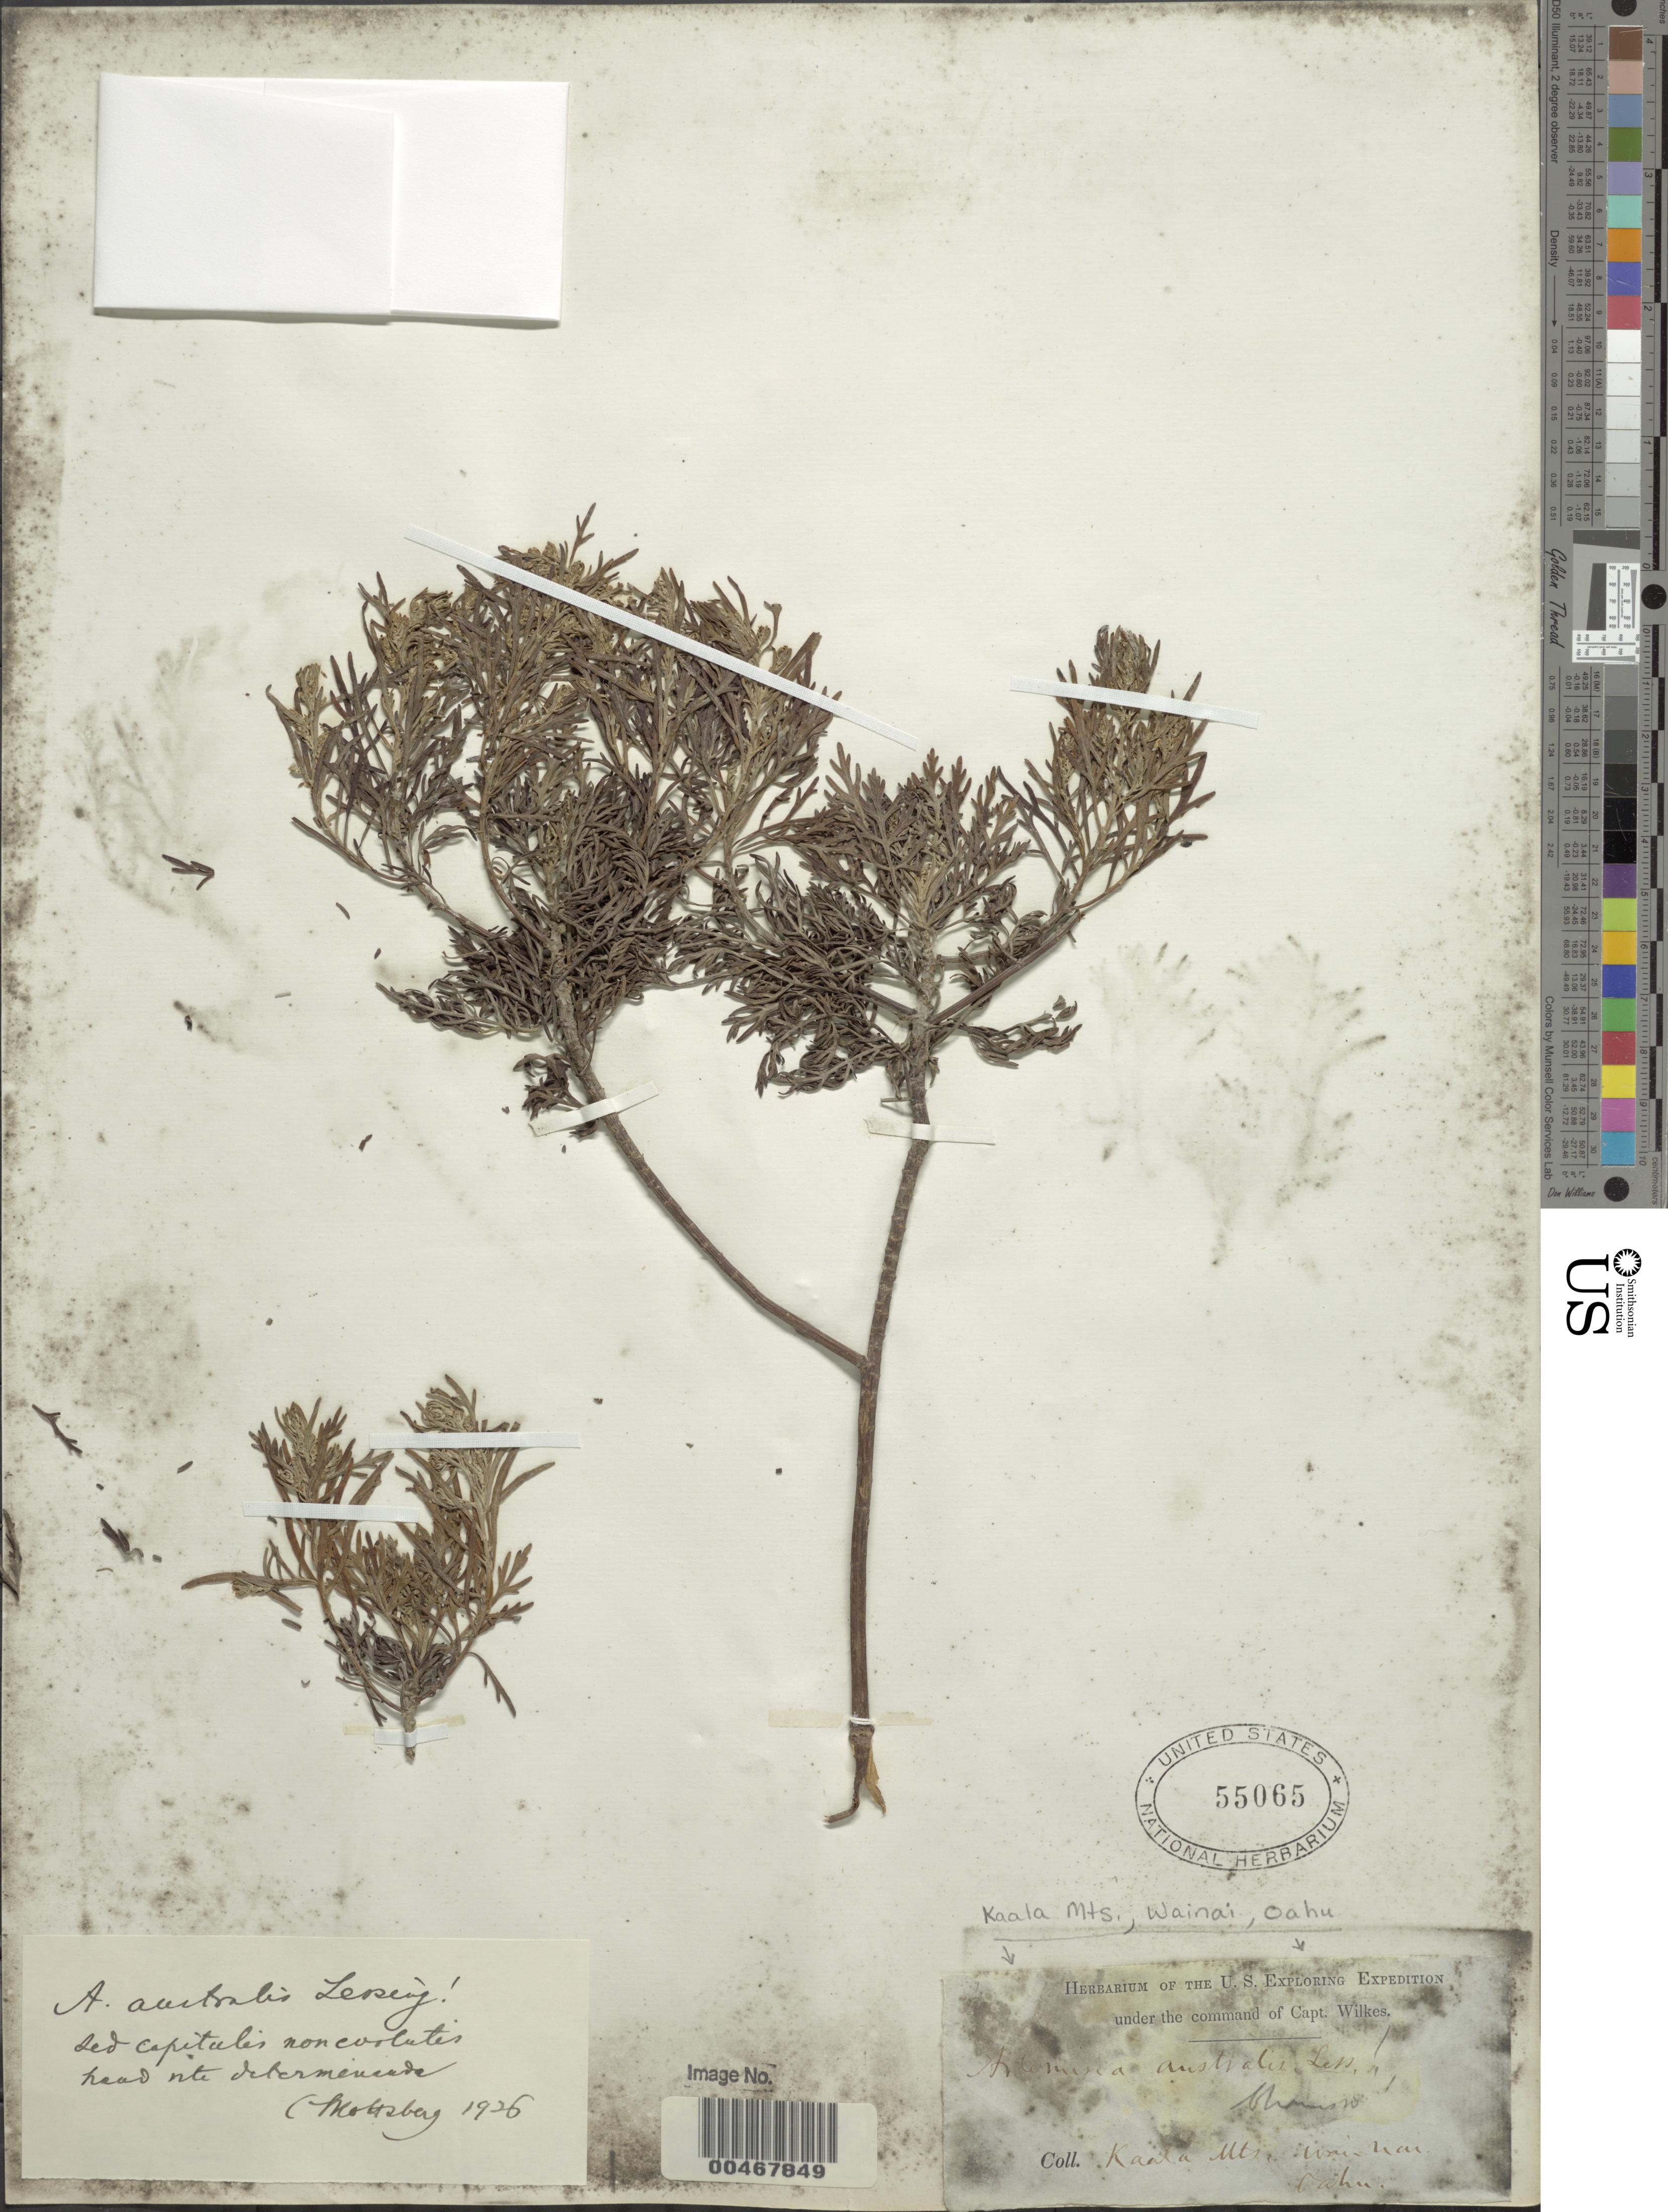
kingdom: Plantae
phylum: Tracheophyta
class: Magnoliopsida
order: Asterales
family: Asteraceae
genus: Artemisia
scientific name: Artemisia australis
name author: Less.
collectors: Wilkes Explor. Exped.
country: United States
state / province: Hawaii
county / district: Honolulu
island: Oahu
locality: Kaala Mts., Wainai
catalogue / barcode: US 55065